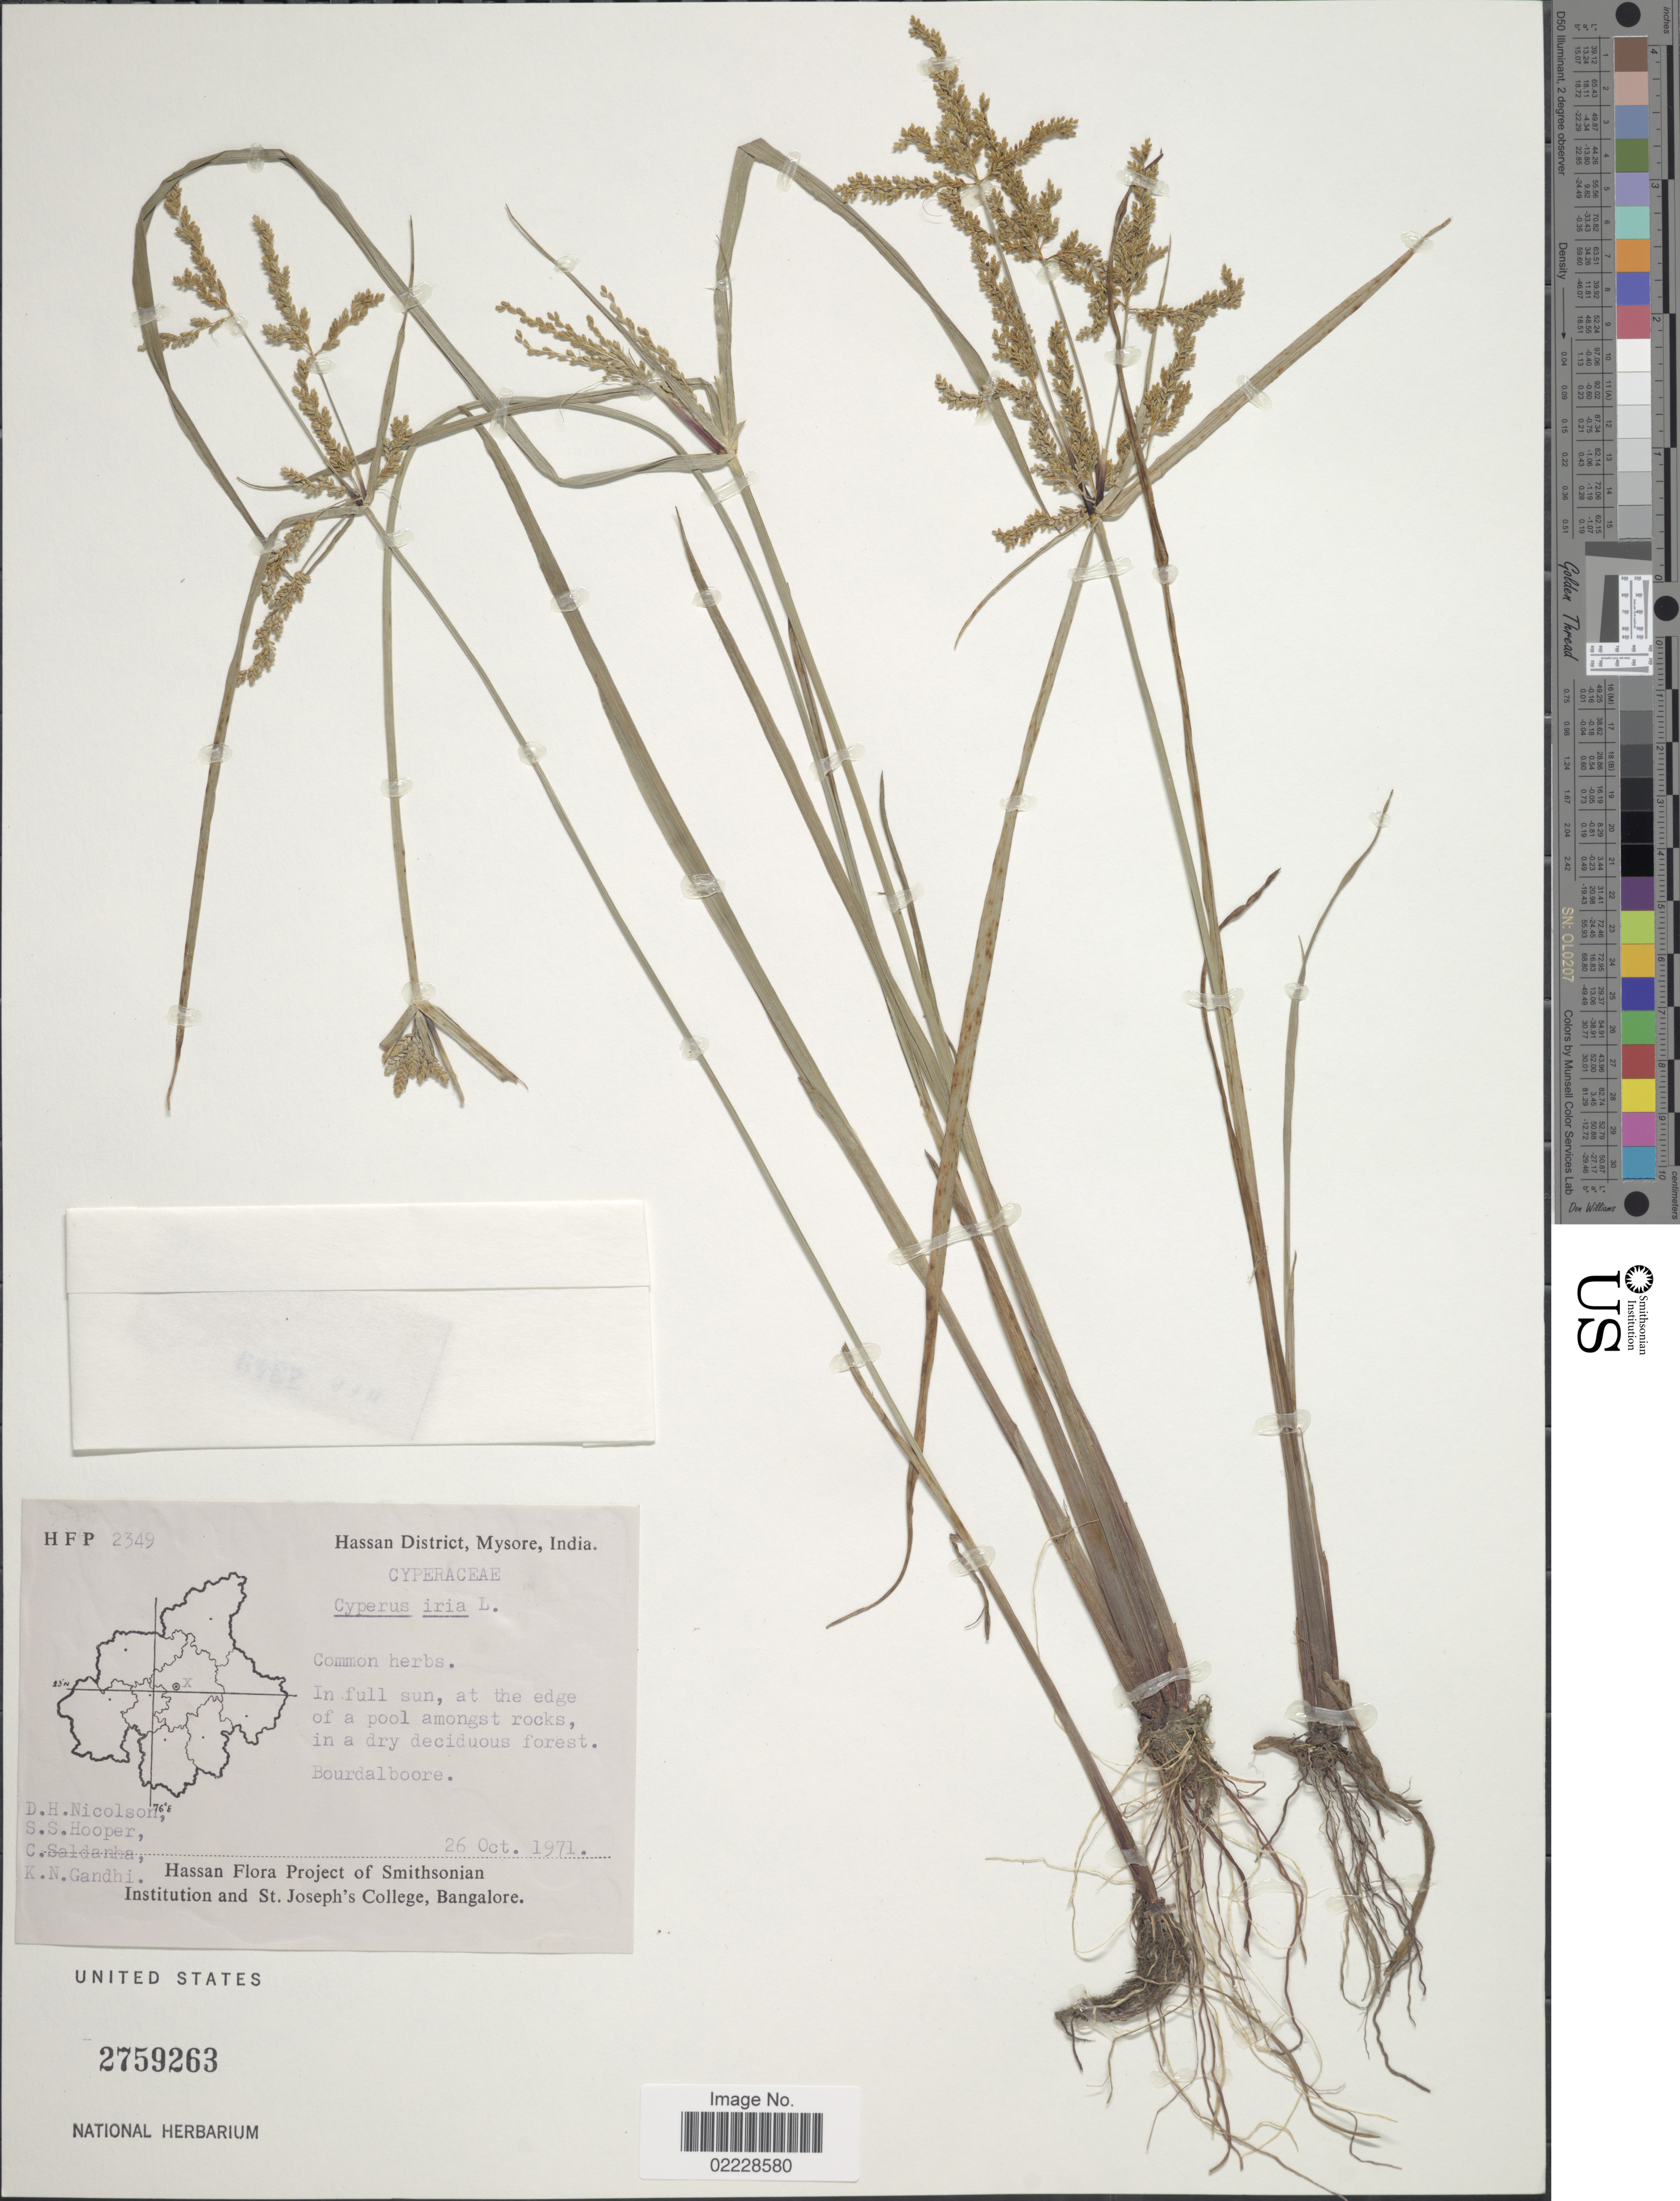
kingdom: Plantae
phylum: Tracheophyta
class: Liliopsida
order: Poales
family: Cyperaceae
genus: Cyperus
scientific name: Cyperus iria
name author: L.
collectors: D. H. Nicolson, S. S. Hooper, C. Saldanha & K. N. Gandhi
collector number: HFP2349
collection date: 1971-10-26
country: India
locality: Hassan District, Mysore, India. Bourdalboore.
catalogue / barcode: US 2759263